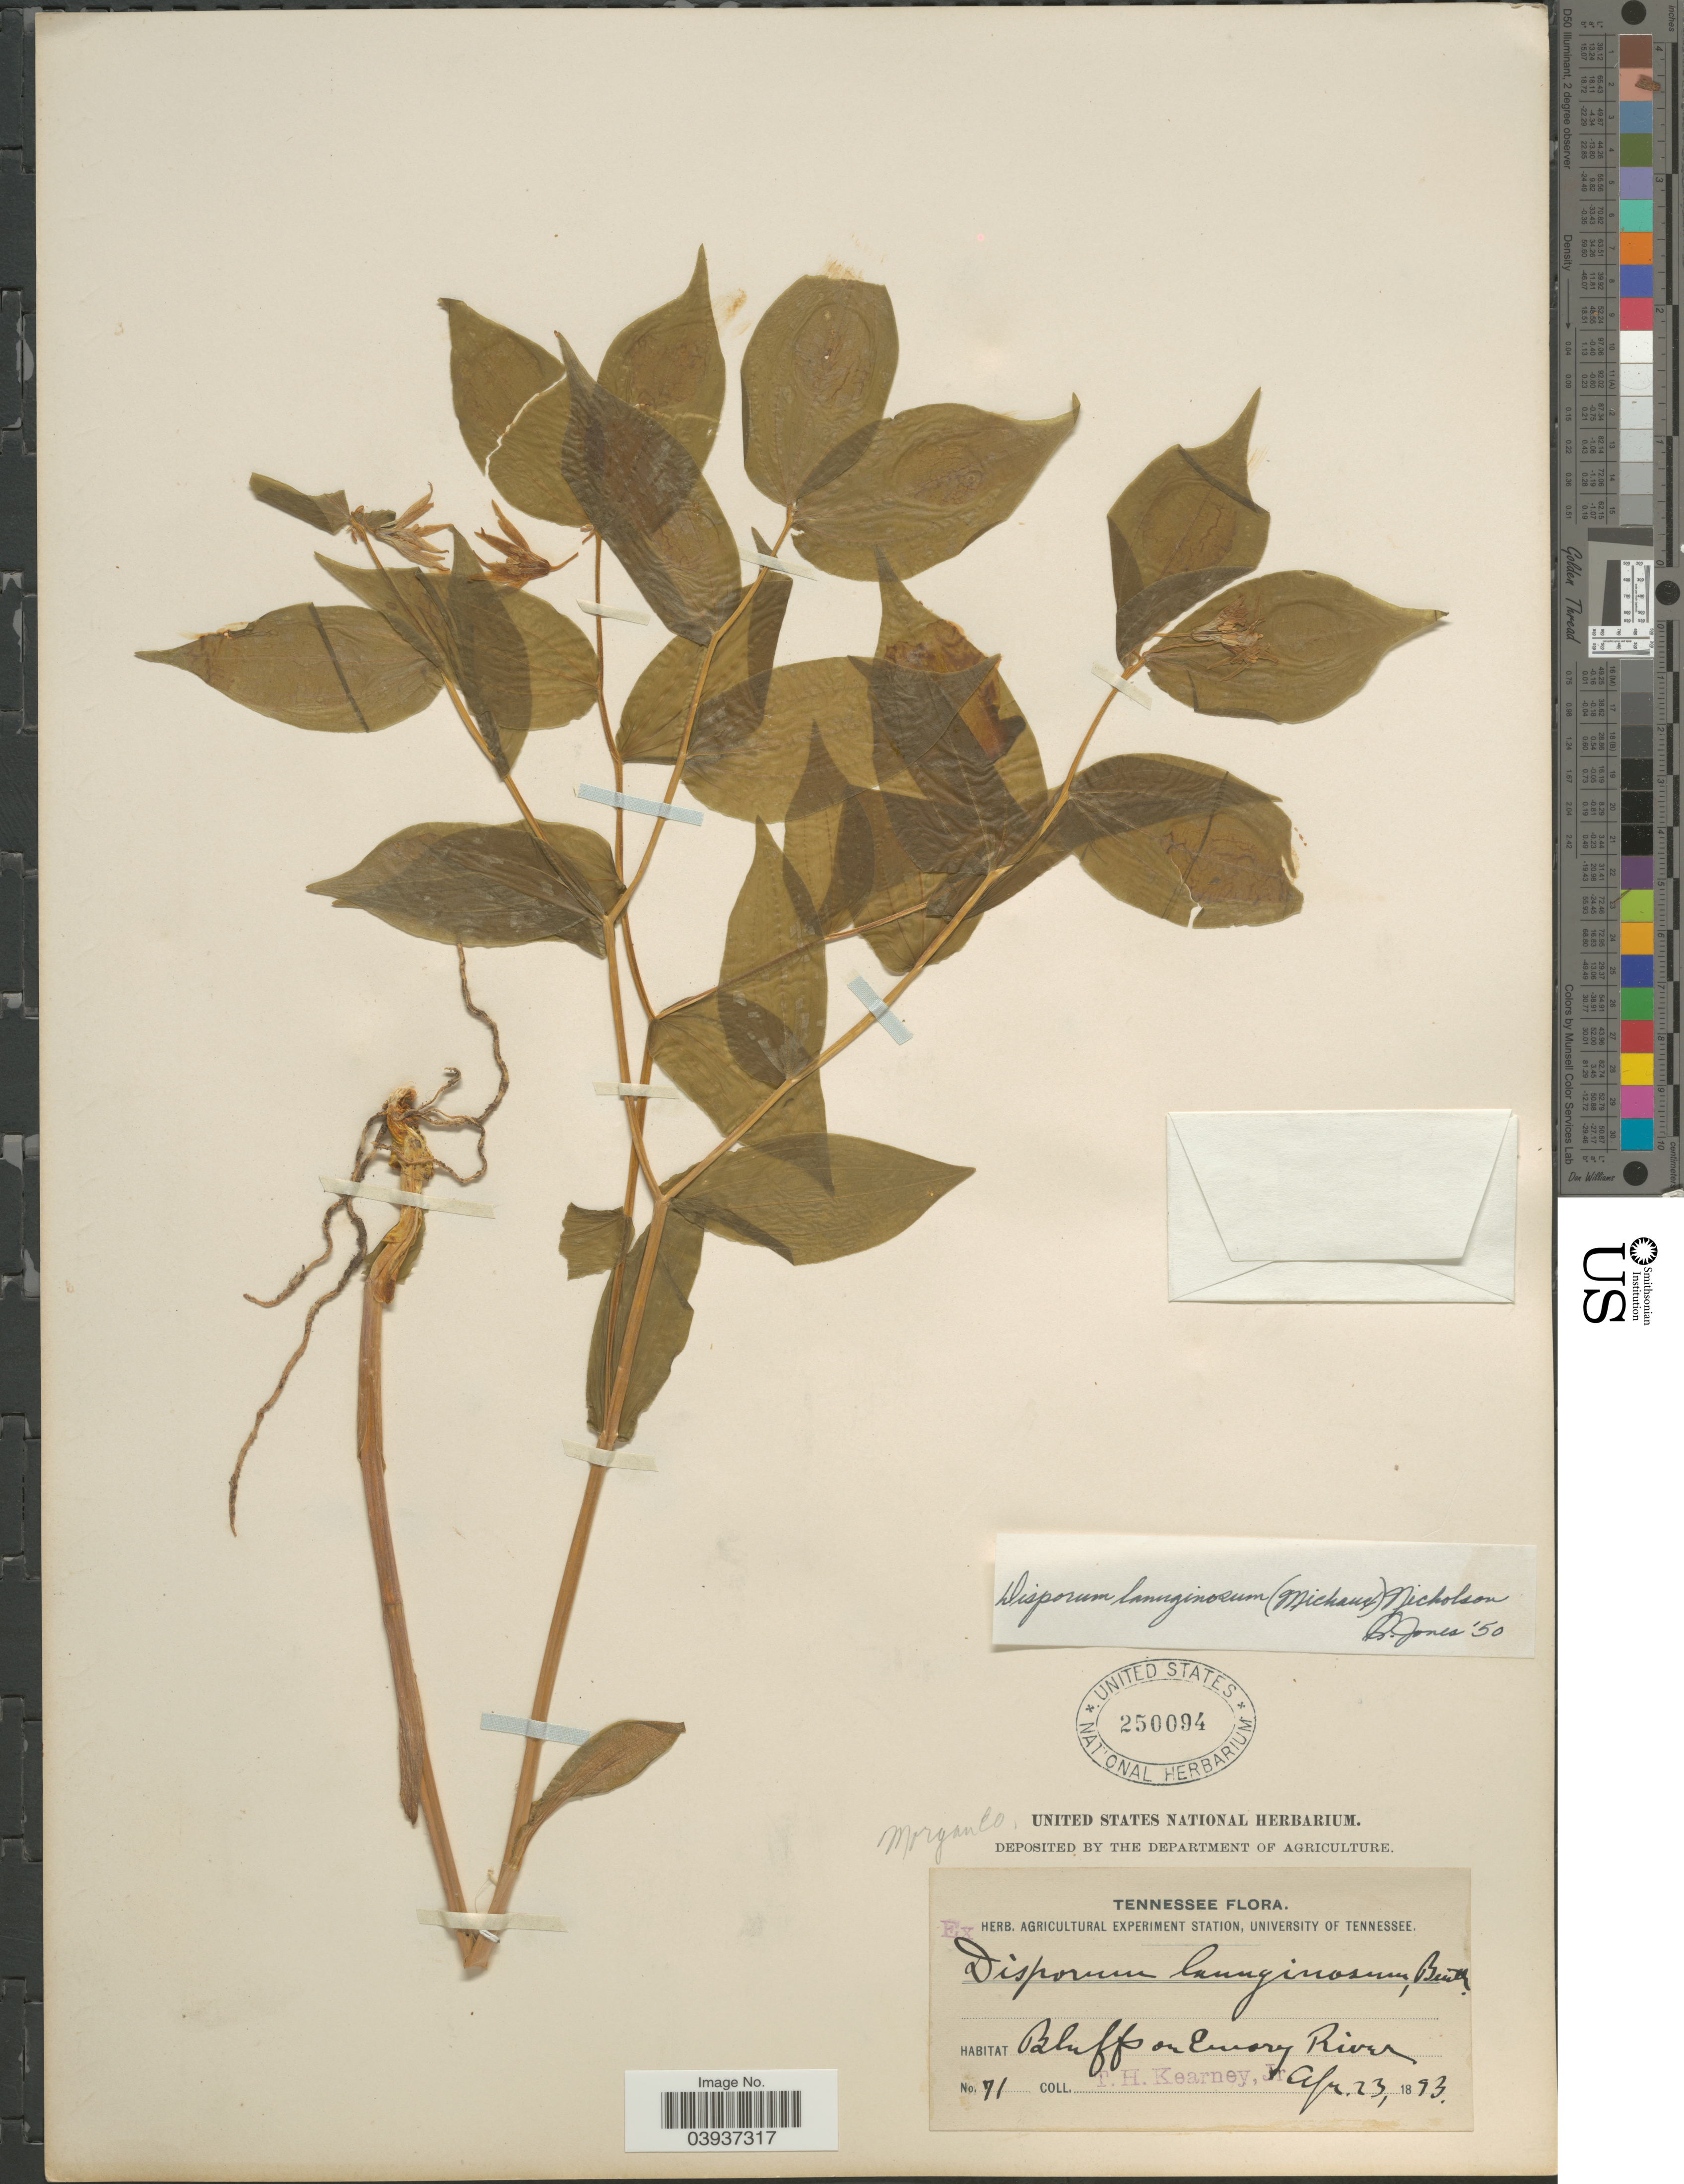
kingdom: Plantae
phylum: Tracheophyta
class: Liliopsida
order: Liliales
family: Colchicaceae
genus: Disporum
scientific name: Disporum lanuginosum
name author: (Michx.) G. Nicholson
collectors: T. H. Kearney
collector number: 71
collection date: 1893-04-23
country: United States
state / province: Tennessee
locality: Morgan Co. Bluffs on Emory River.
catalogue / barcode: US 250094